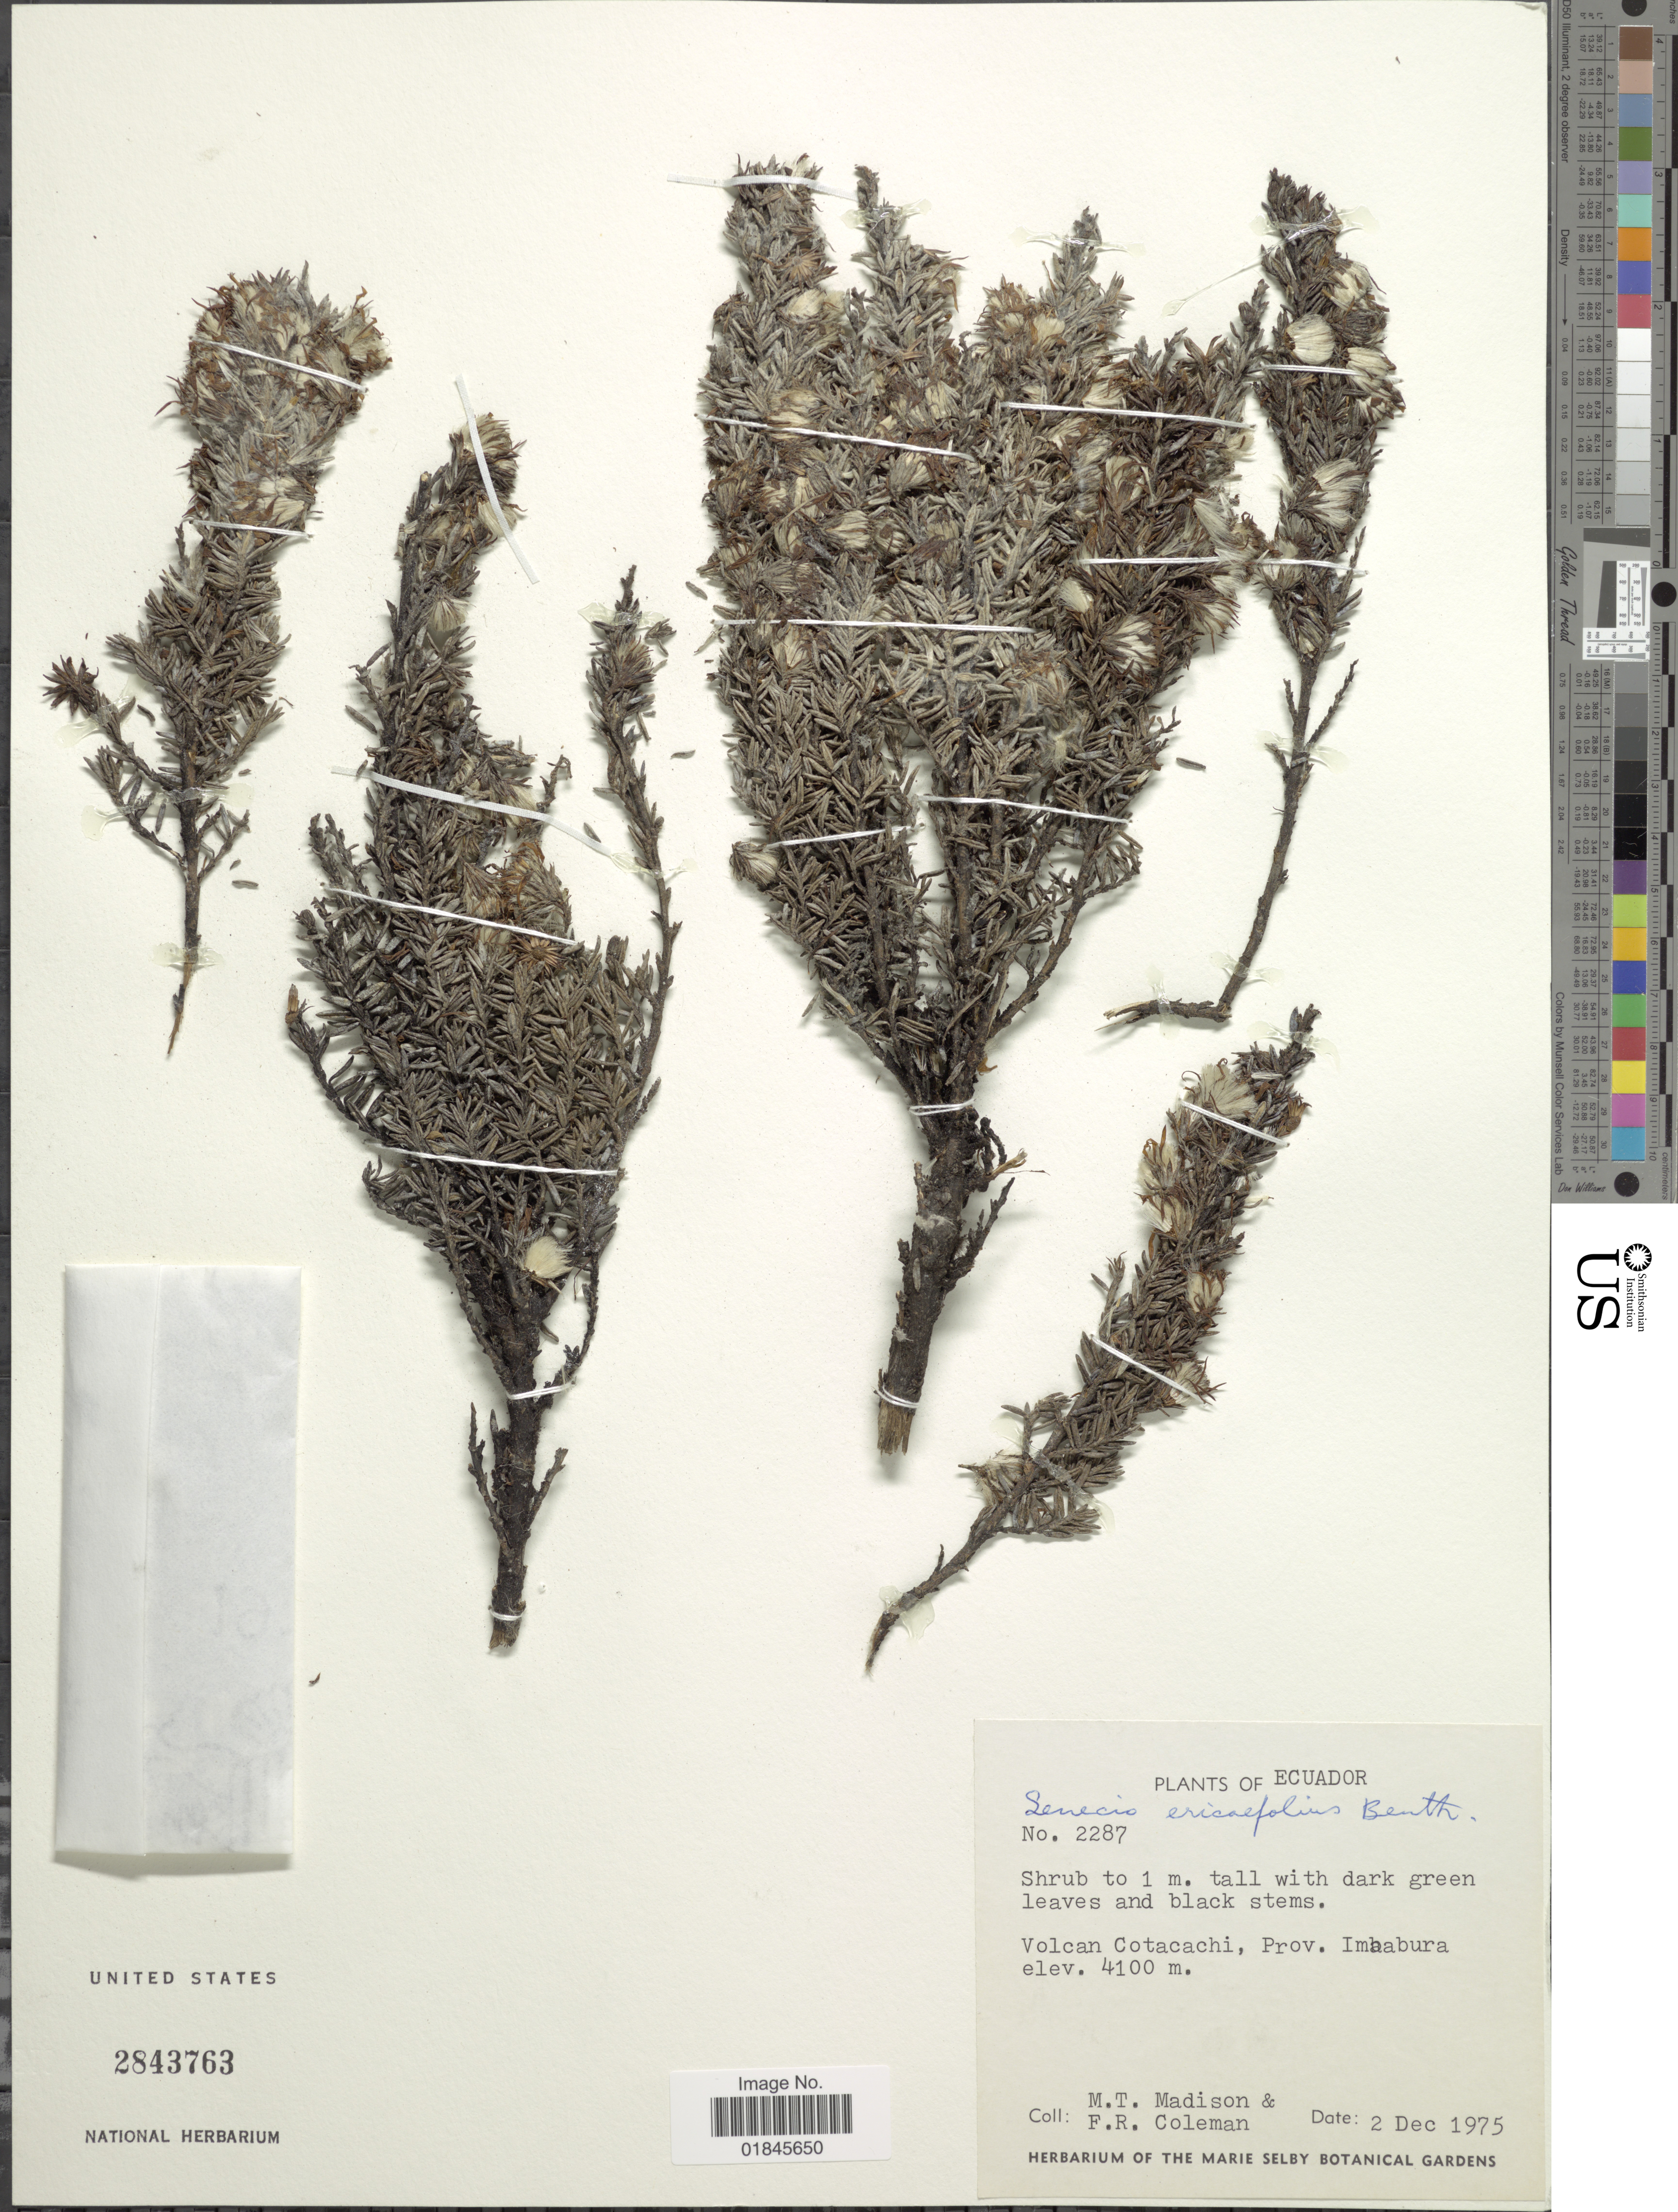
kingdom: Plantae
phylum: Tracheophyta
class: Magnoliopsida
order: Asterales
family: Asteraceae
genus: Pentacalia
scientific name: Pentacalia peruviana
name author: (Pers.) Cuatrec.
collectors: M. T. Madison & F. Coleman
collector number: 2287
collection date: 1975-12-02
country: Ecuador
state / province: Imbabura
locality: Volcan Cotacachi, Prov. Imbabura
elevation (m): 4100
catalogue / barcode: US 2843763